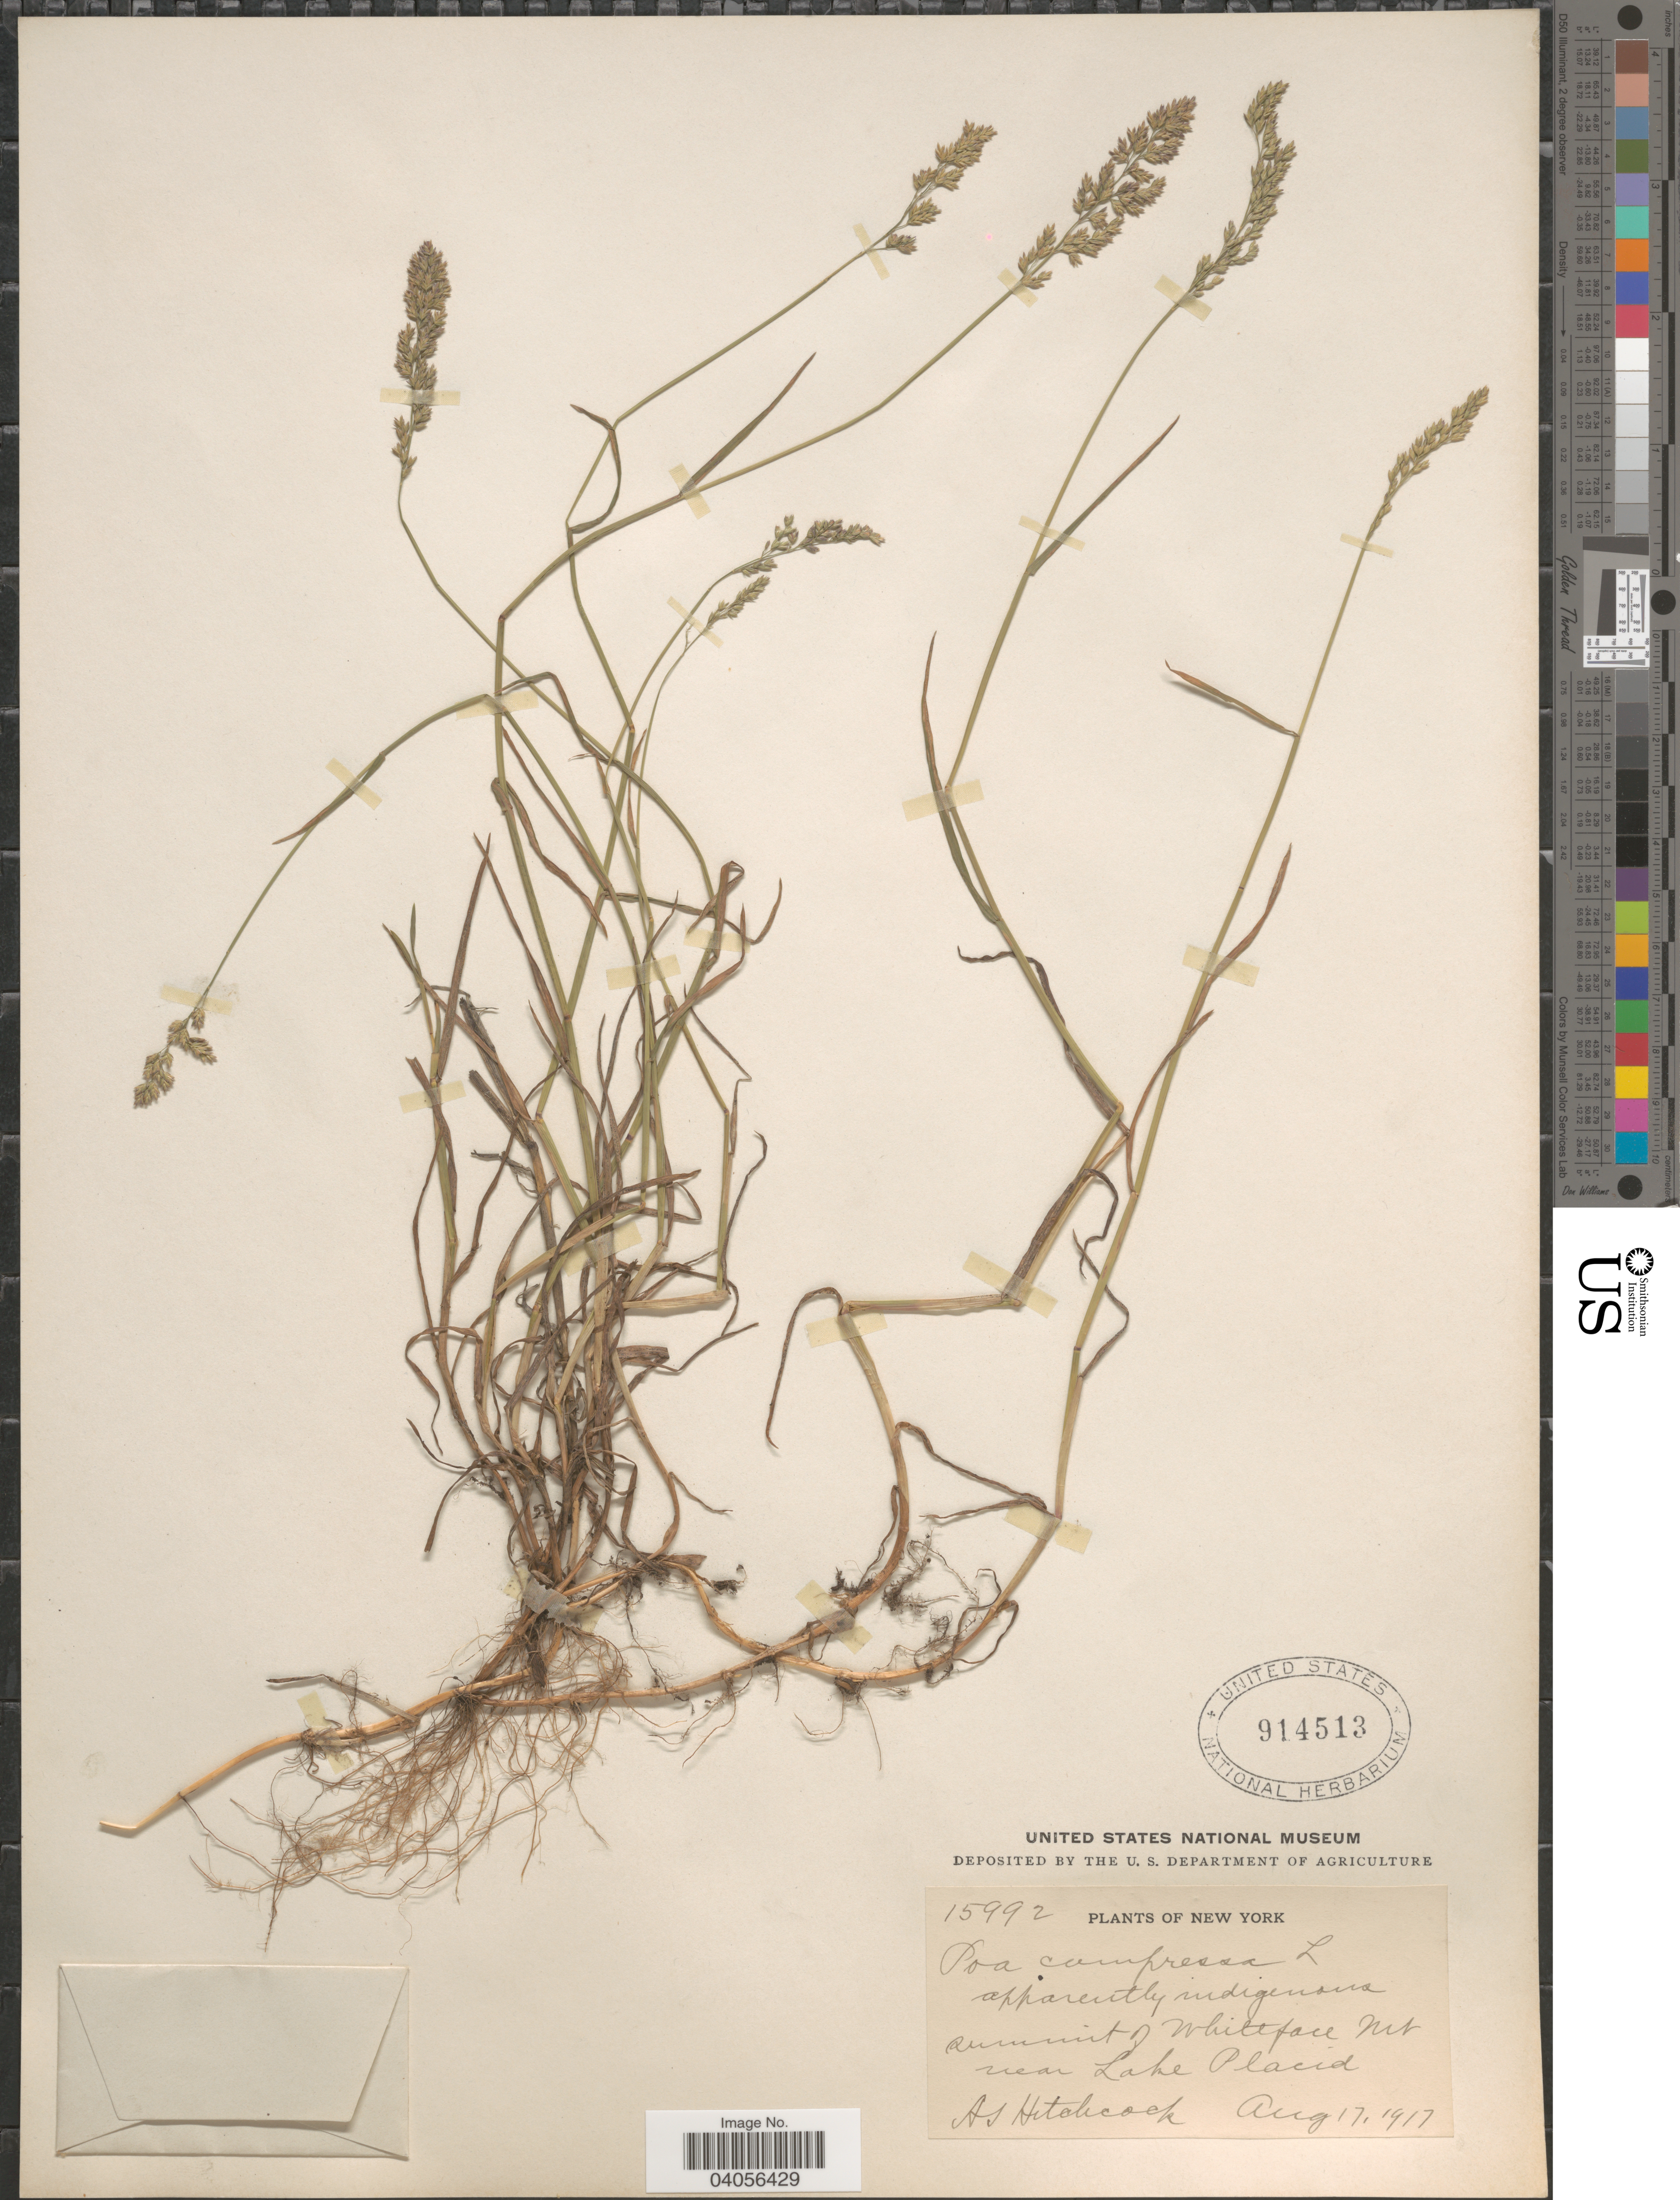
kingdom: Plantae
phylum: Tracheophyta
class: Liliopsida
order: Poales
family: Poaceae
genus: Poa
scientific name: Poa compressa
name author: L.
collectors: A. S. Hitchcock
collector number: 15992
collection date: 1917-08-17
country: United States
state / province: New York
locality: Summit of Whiteface Mt near Lake Placid.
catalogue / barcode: US 914513